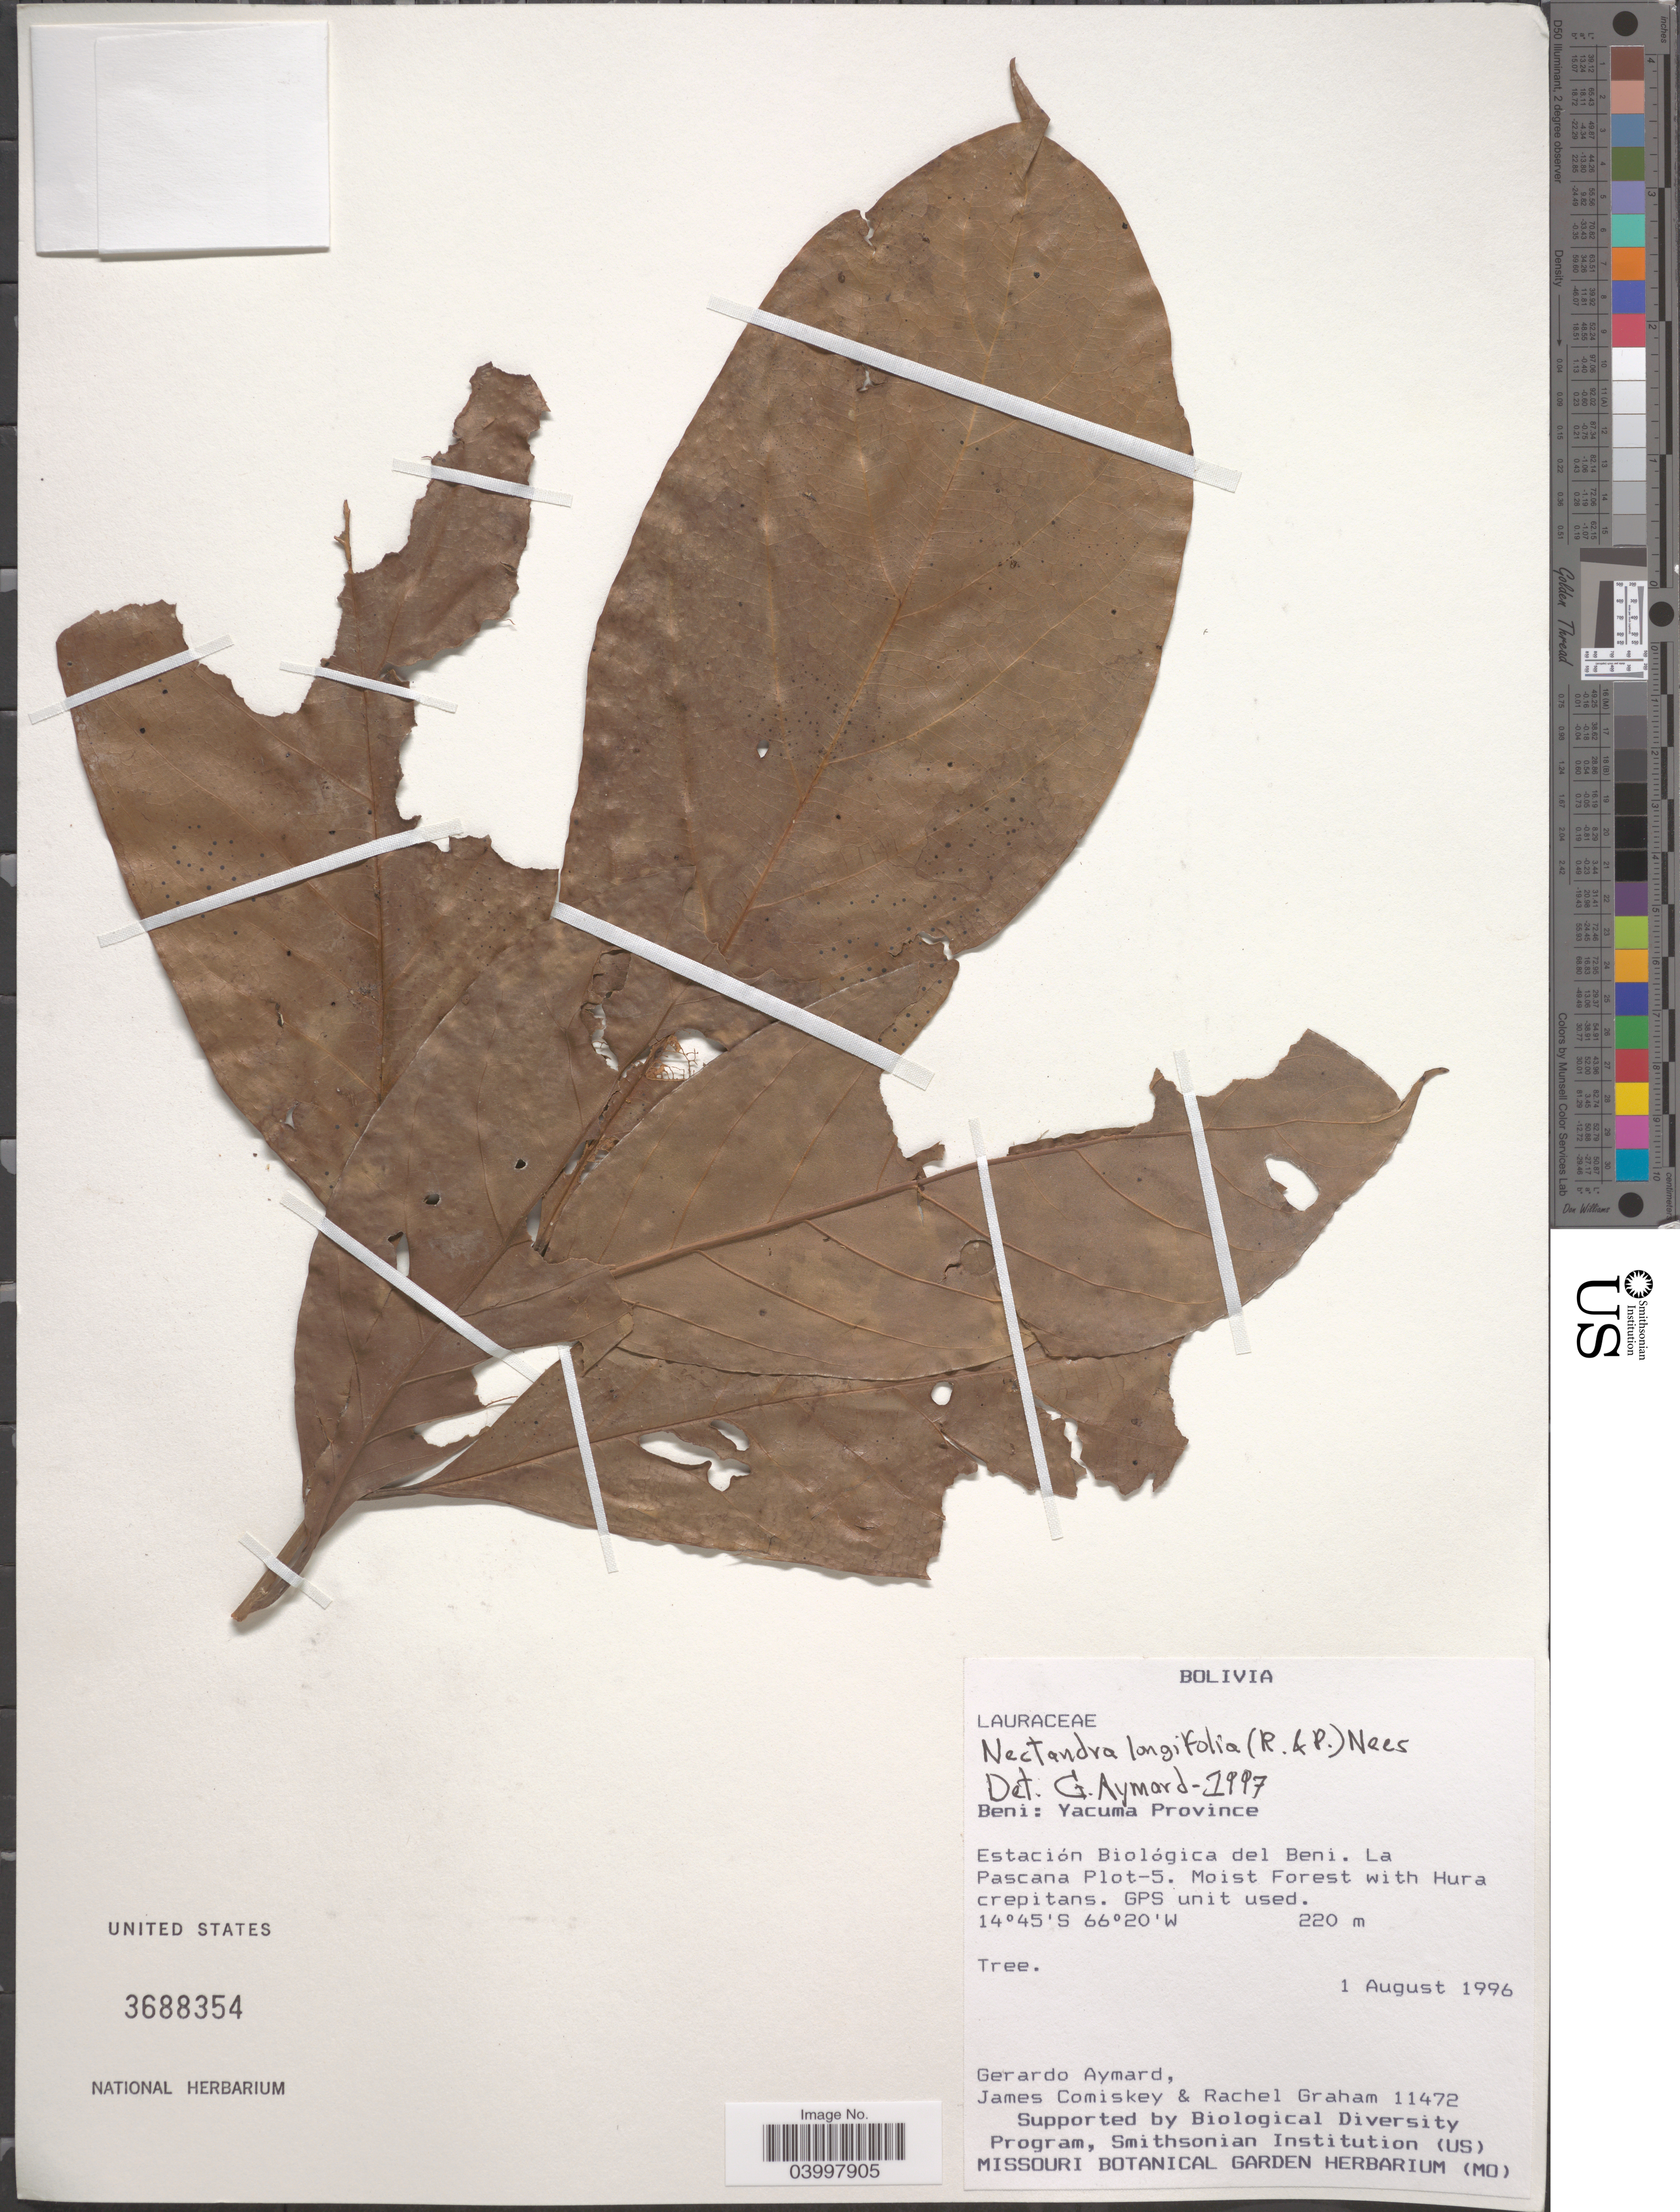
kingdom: Plantae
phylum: Tracheophyta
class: Magnoliopsida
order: Laurales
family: Lauraceae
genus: Nectandra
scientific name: Nectandra longifolia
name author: (Ruiz & Pav.) Nees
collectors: G. A. Aymard, J. A. Comiskey & R. Graham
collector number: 11472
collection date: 1996-08-01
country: Bolivia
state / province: Beni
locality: Yacuma Province. Estación Biológica del Beni. La Pascana Plot-5.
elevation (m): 220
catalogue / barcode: US 3688354